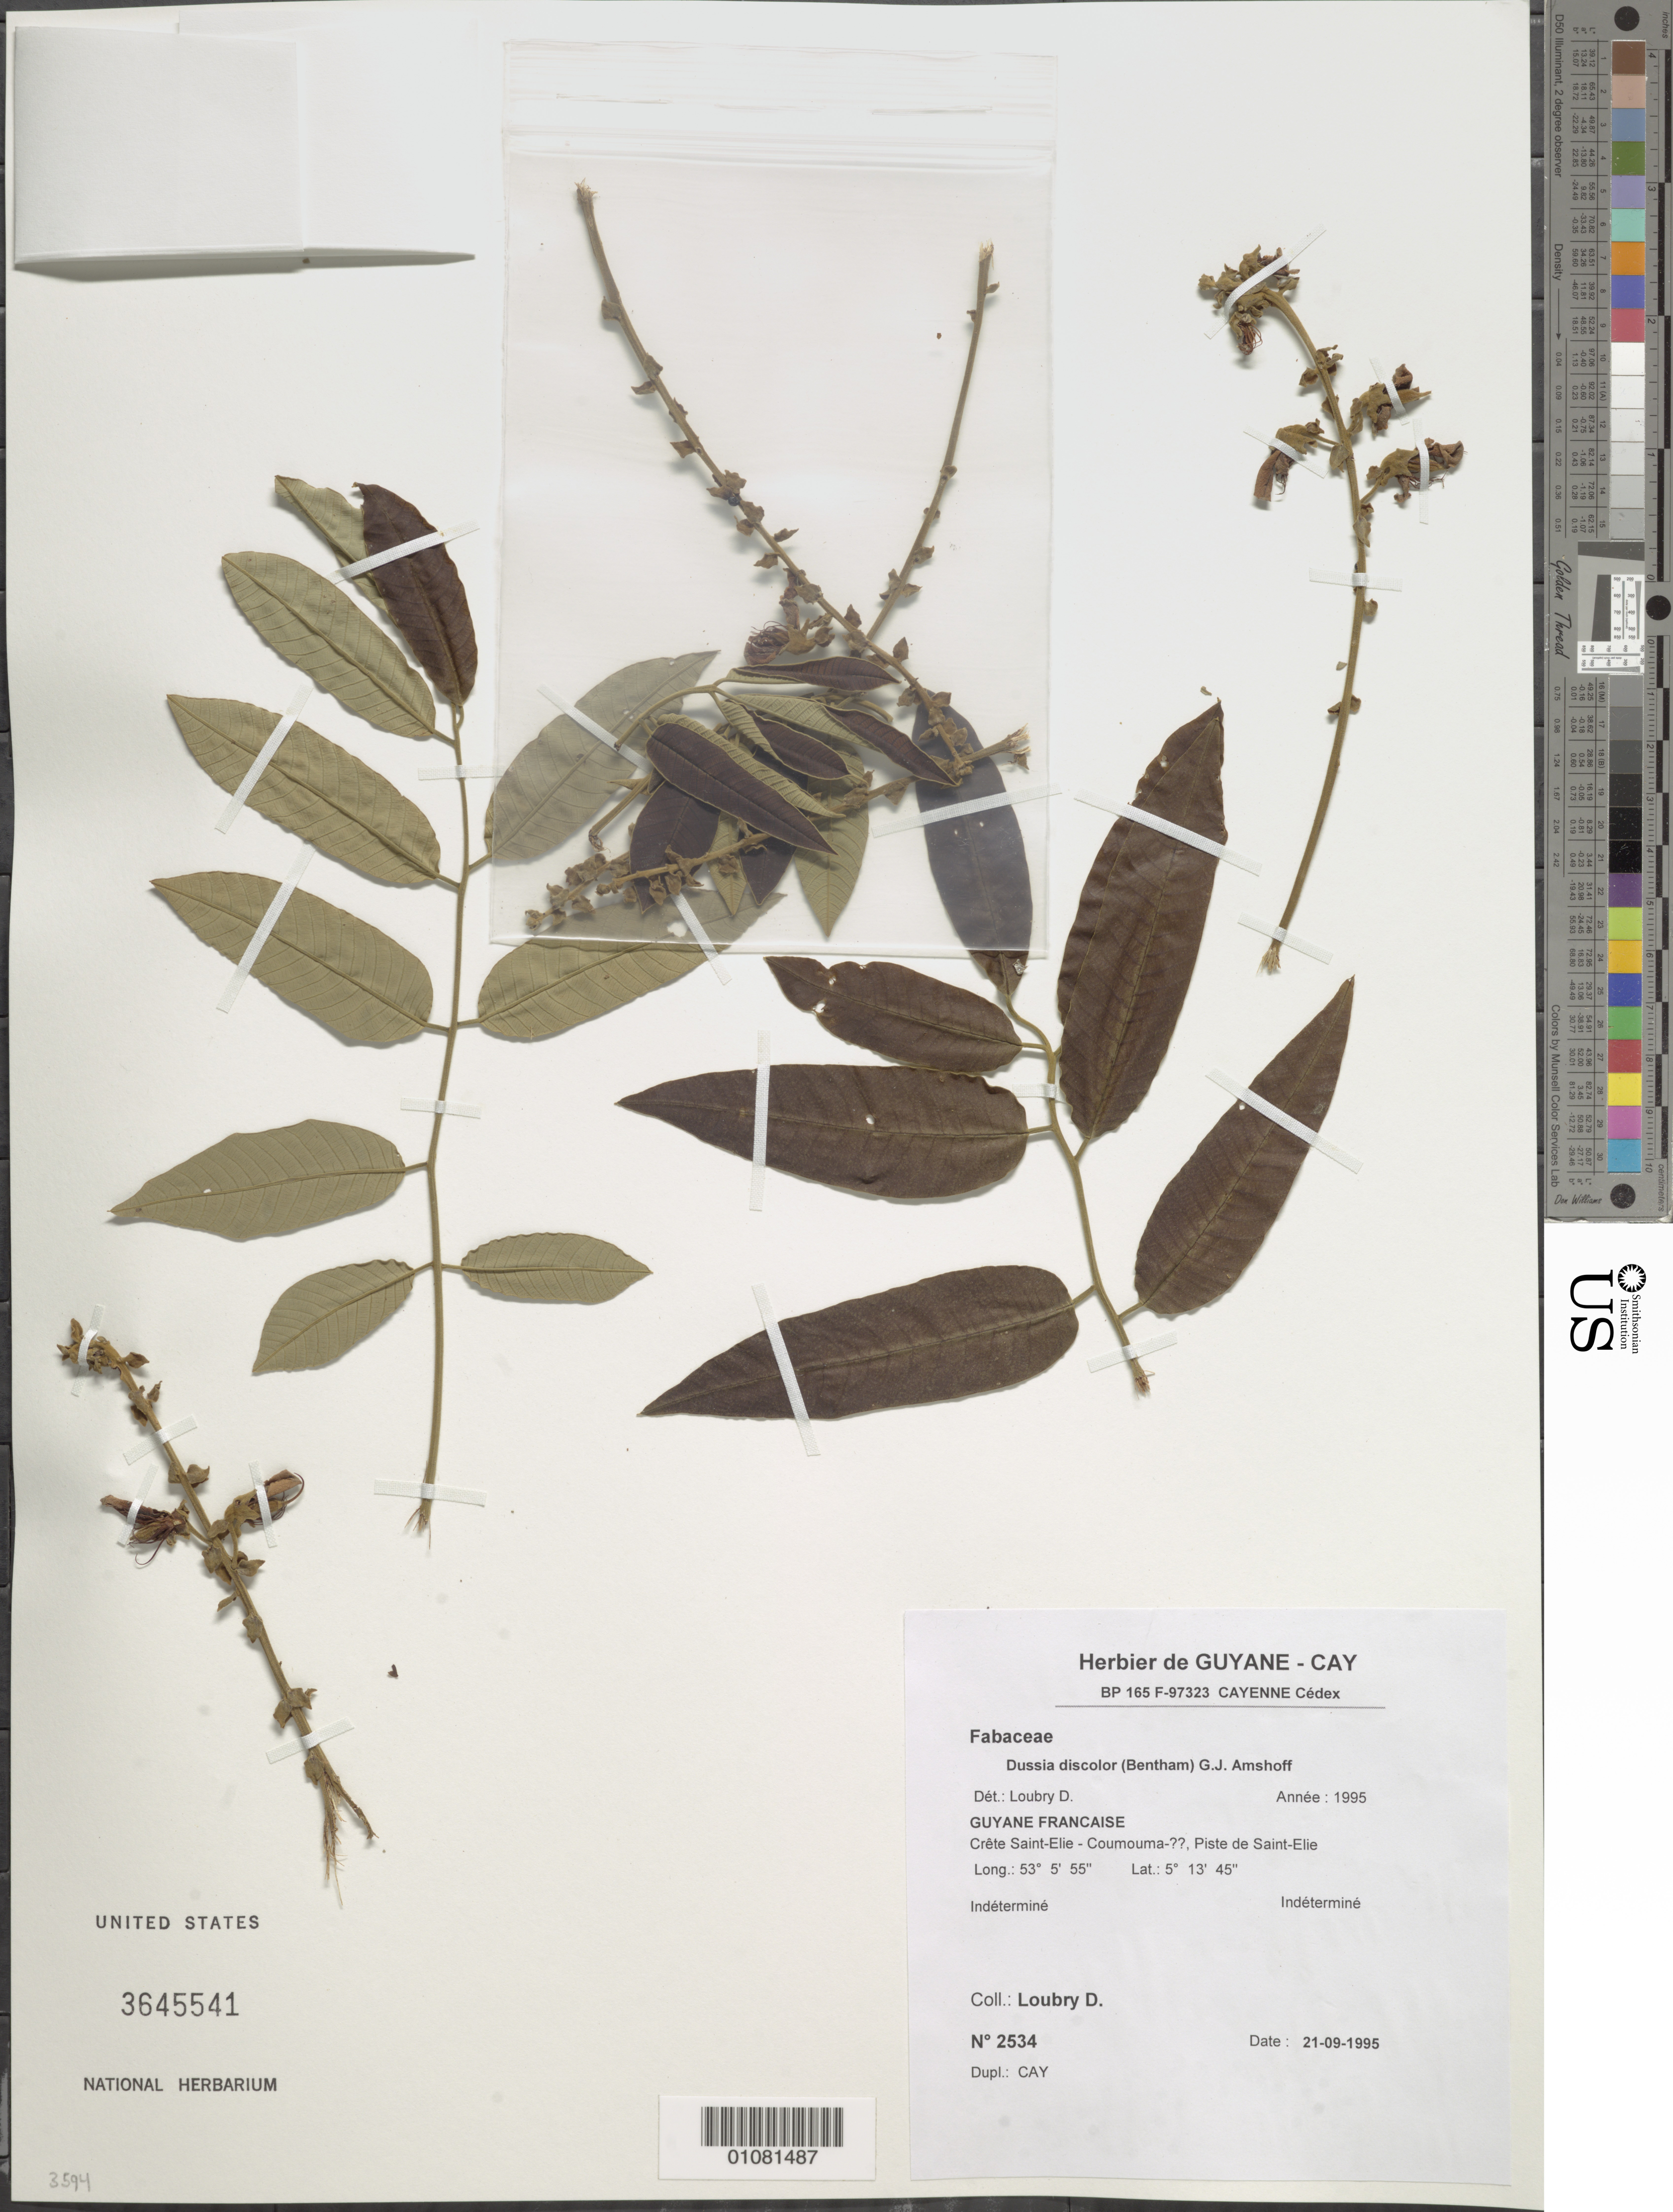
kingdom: Plantae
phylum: Tracheophyta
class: Magnoliopsida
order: Fabales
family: Fabaceae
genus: Dussia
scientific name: Dussia discolor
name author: (Benth.) Amshoff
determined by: Loubry, D.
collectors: D. Loubry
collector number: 2534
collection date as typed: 12-Sep-95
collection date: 1995-09-12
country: French Guiana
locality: Crête Saint-Elie - Coumouma - ??, Piste de St.-Elie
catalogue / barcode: US 3645541